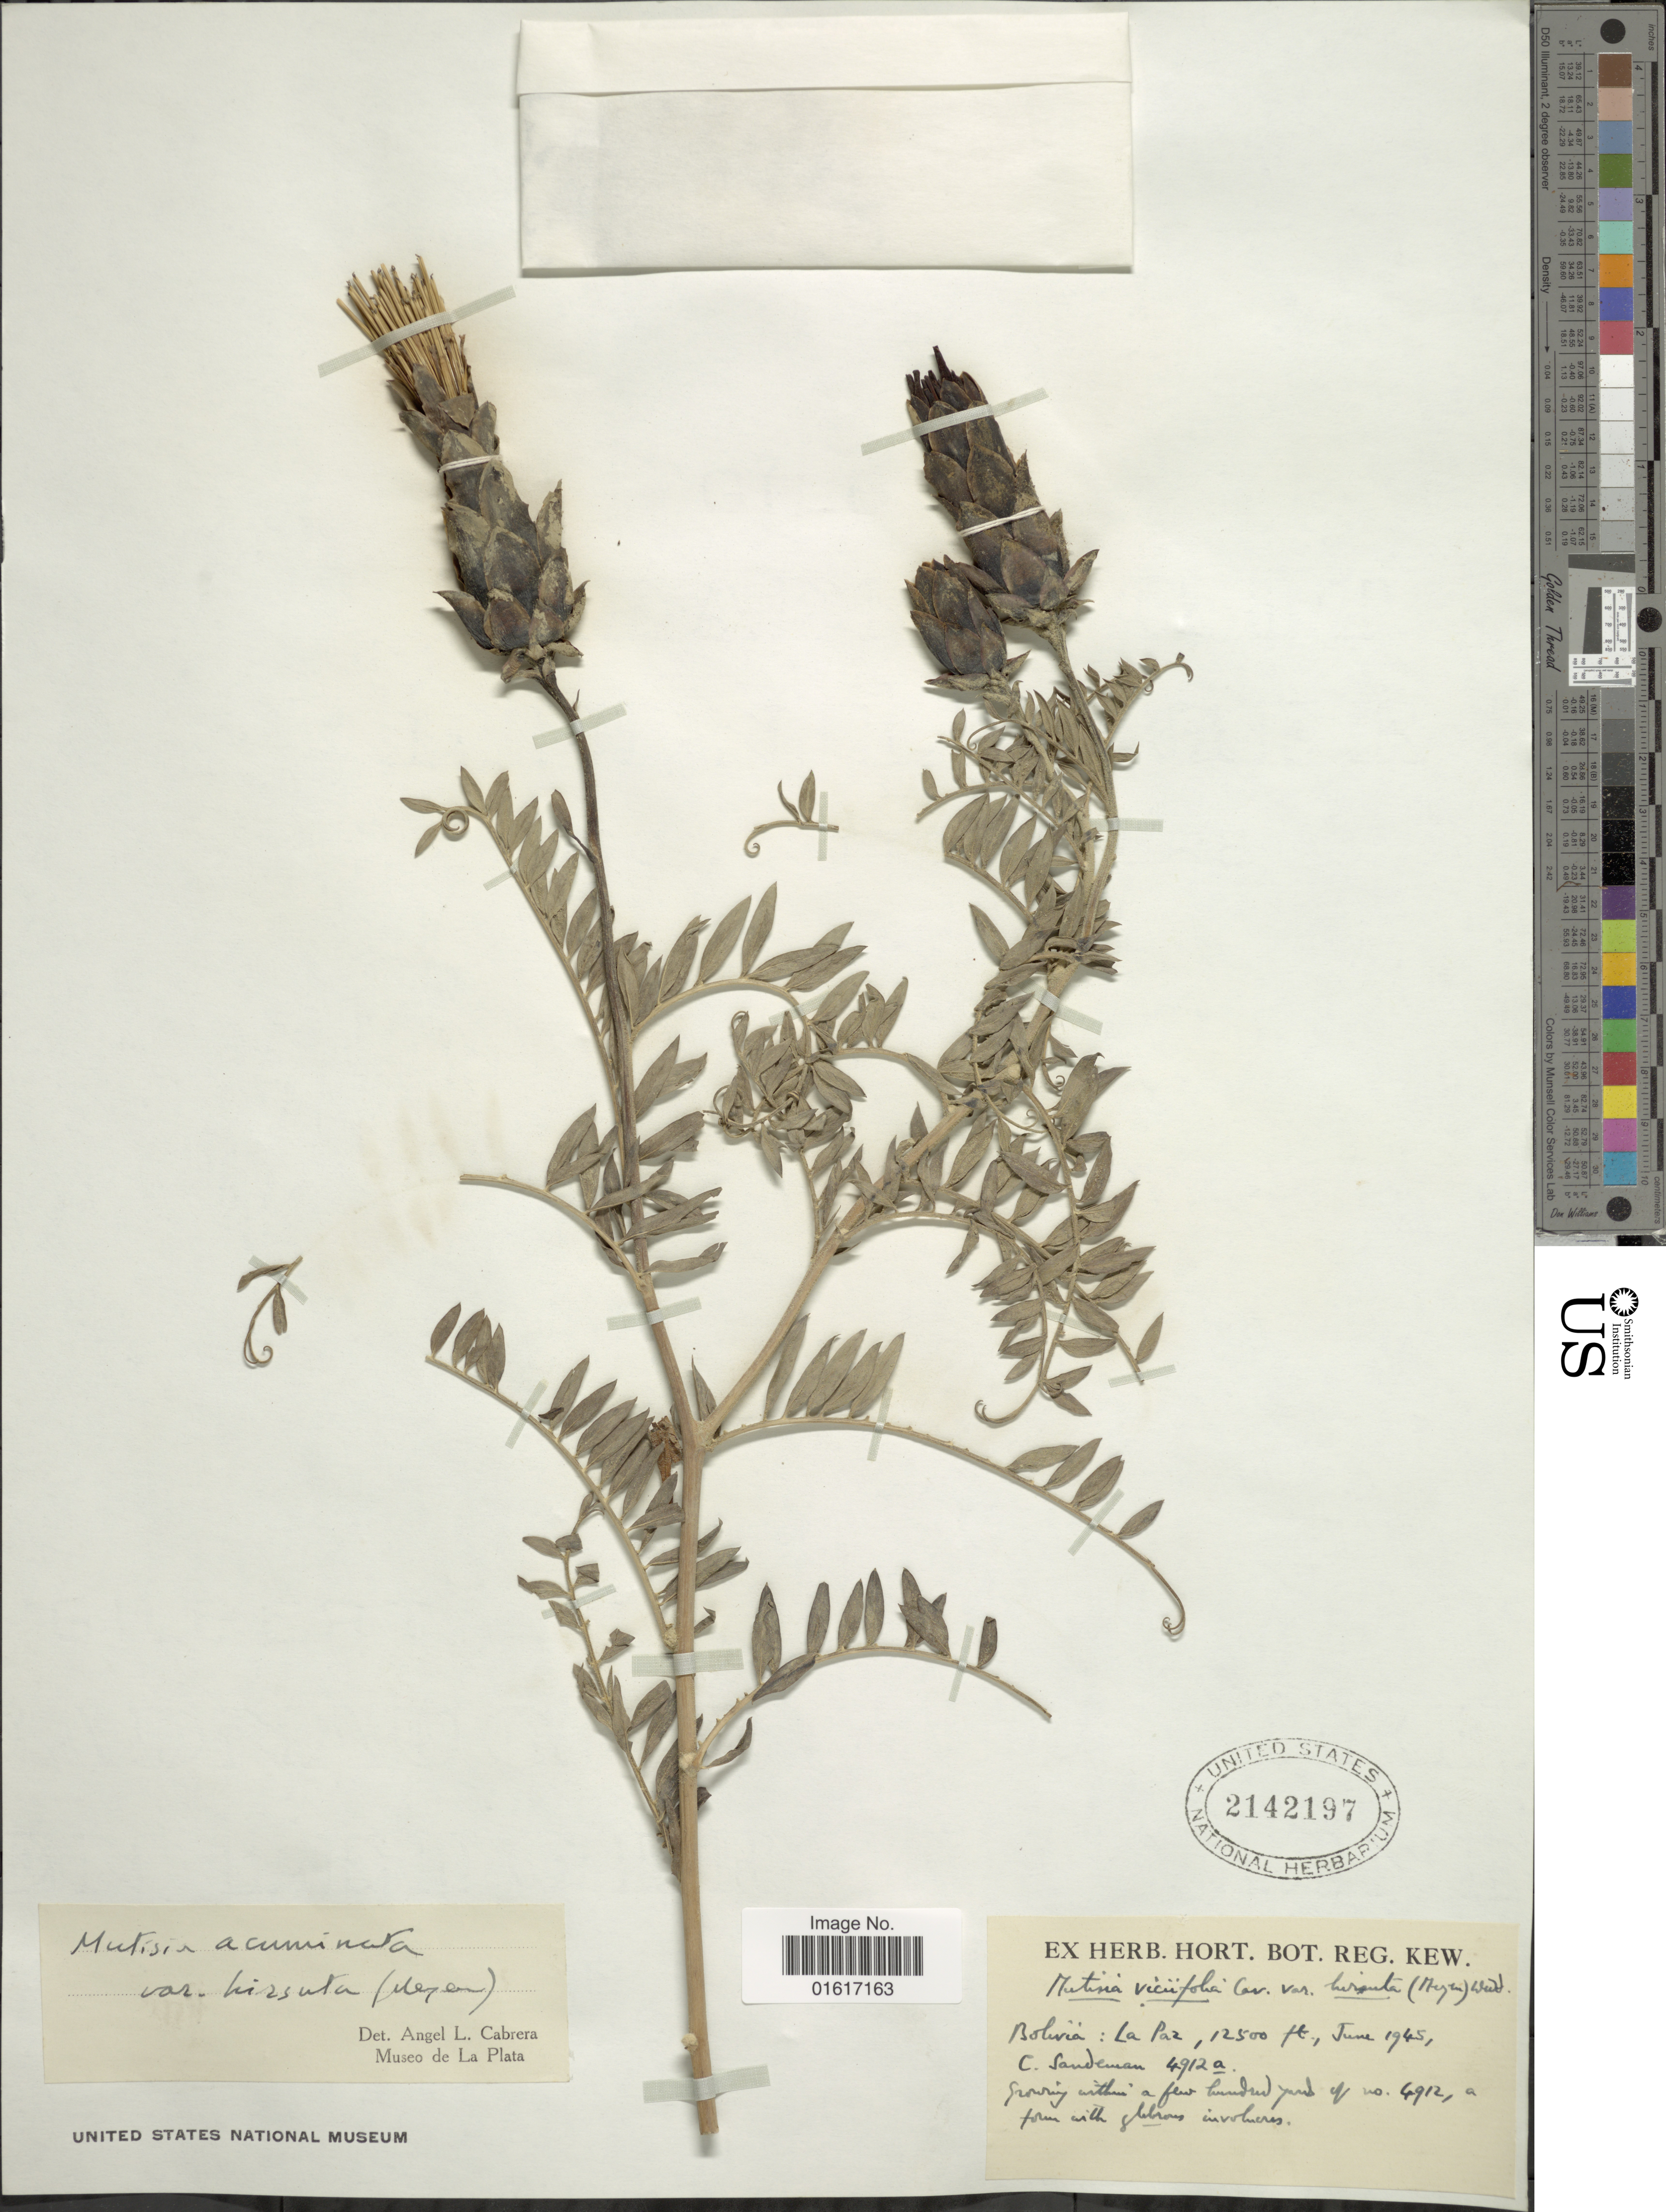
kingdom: Plantae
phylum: Tracheophyta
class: Magnoliopsida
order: Asterales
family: Asteraceae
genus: Mutisia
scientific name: Mutisia acuminata var. hirsuta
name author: (Meyen) Cabrera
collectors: C. Sandeman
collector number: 4912a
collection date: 1945-06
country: Bolivia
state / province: La Paz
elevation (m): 3810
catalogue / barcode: US 2142197